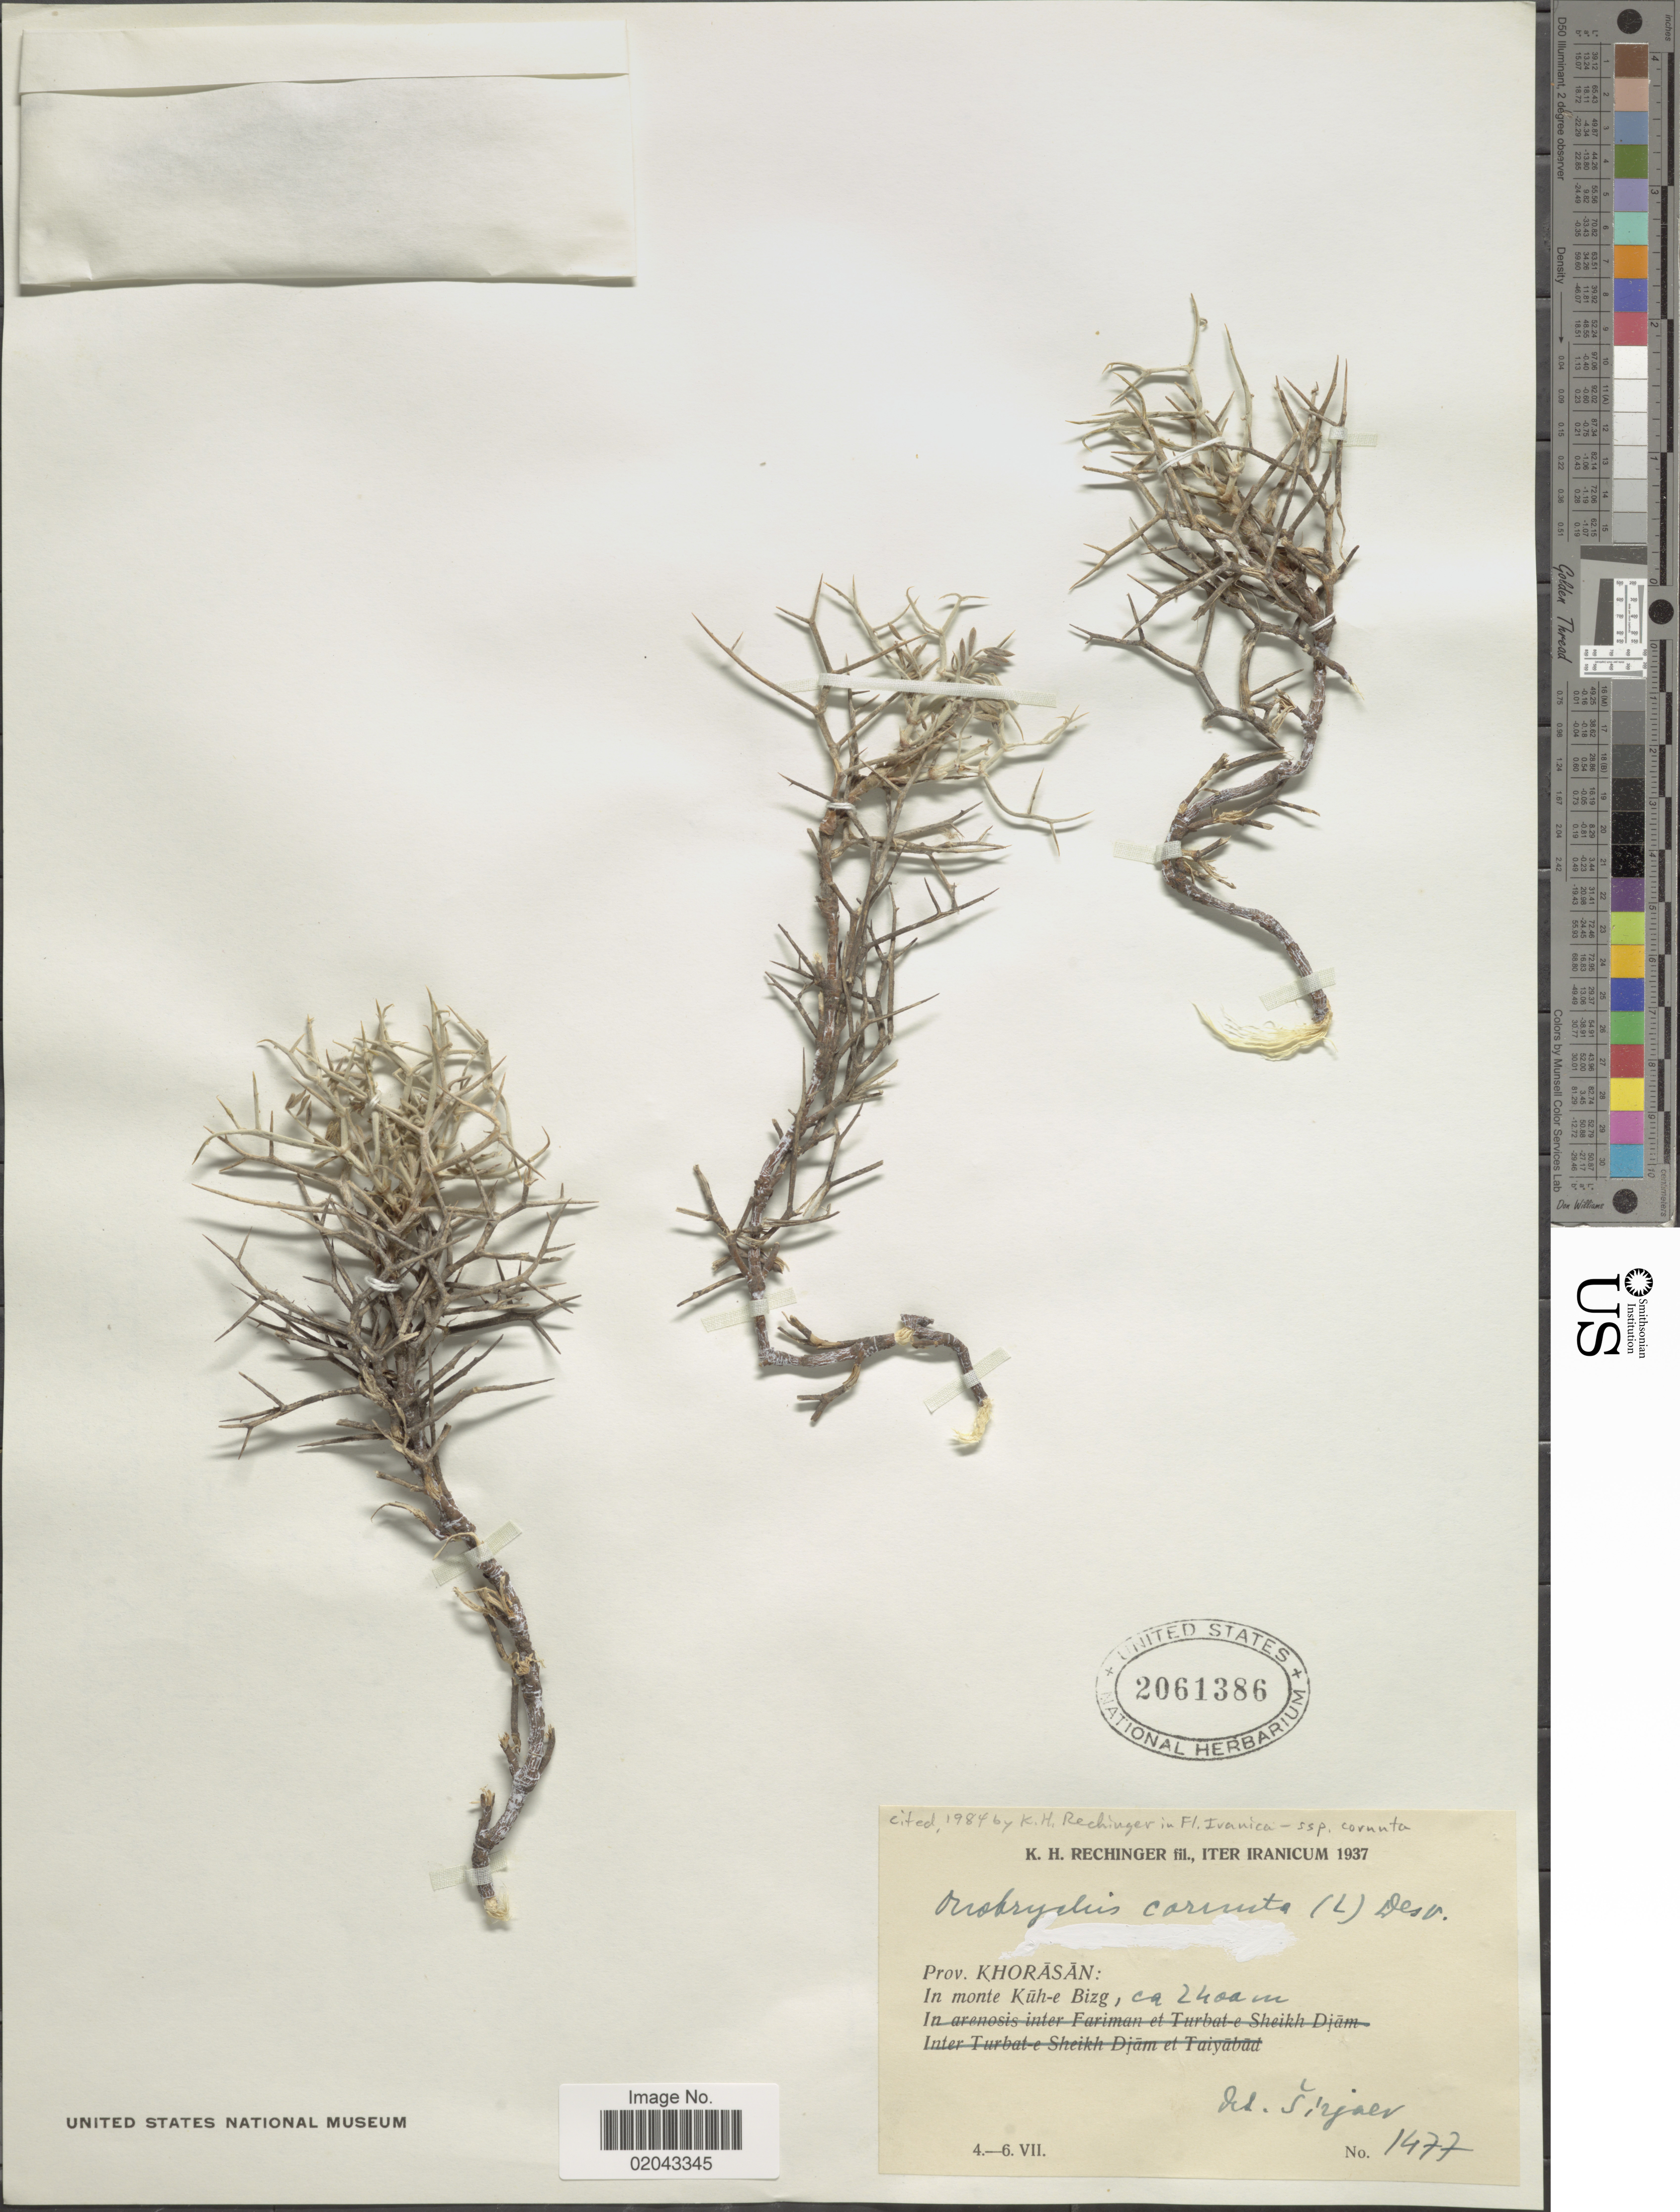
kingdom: Plantae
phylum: Tracheophyta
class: Magnoliopsida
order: Fabales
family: Fabaceae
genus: Onobrychis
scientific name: Onobrychis cornuta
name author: (L.) Desv.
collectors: K. H. Rechinger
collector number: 1477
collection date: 1937-07-04/1937-07-06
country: Iran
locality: Iter Iranicum, Prov. Khorasan: In Monte Kuh-e Bizg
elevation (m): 2400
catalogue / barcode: US 2061386